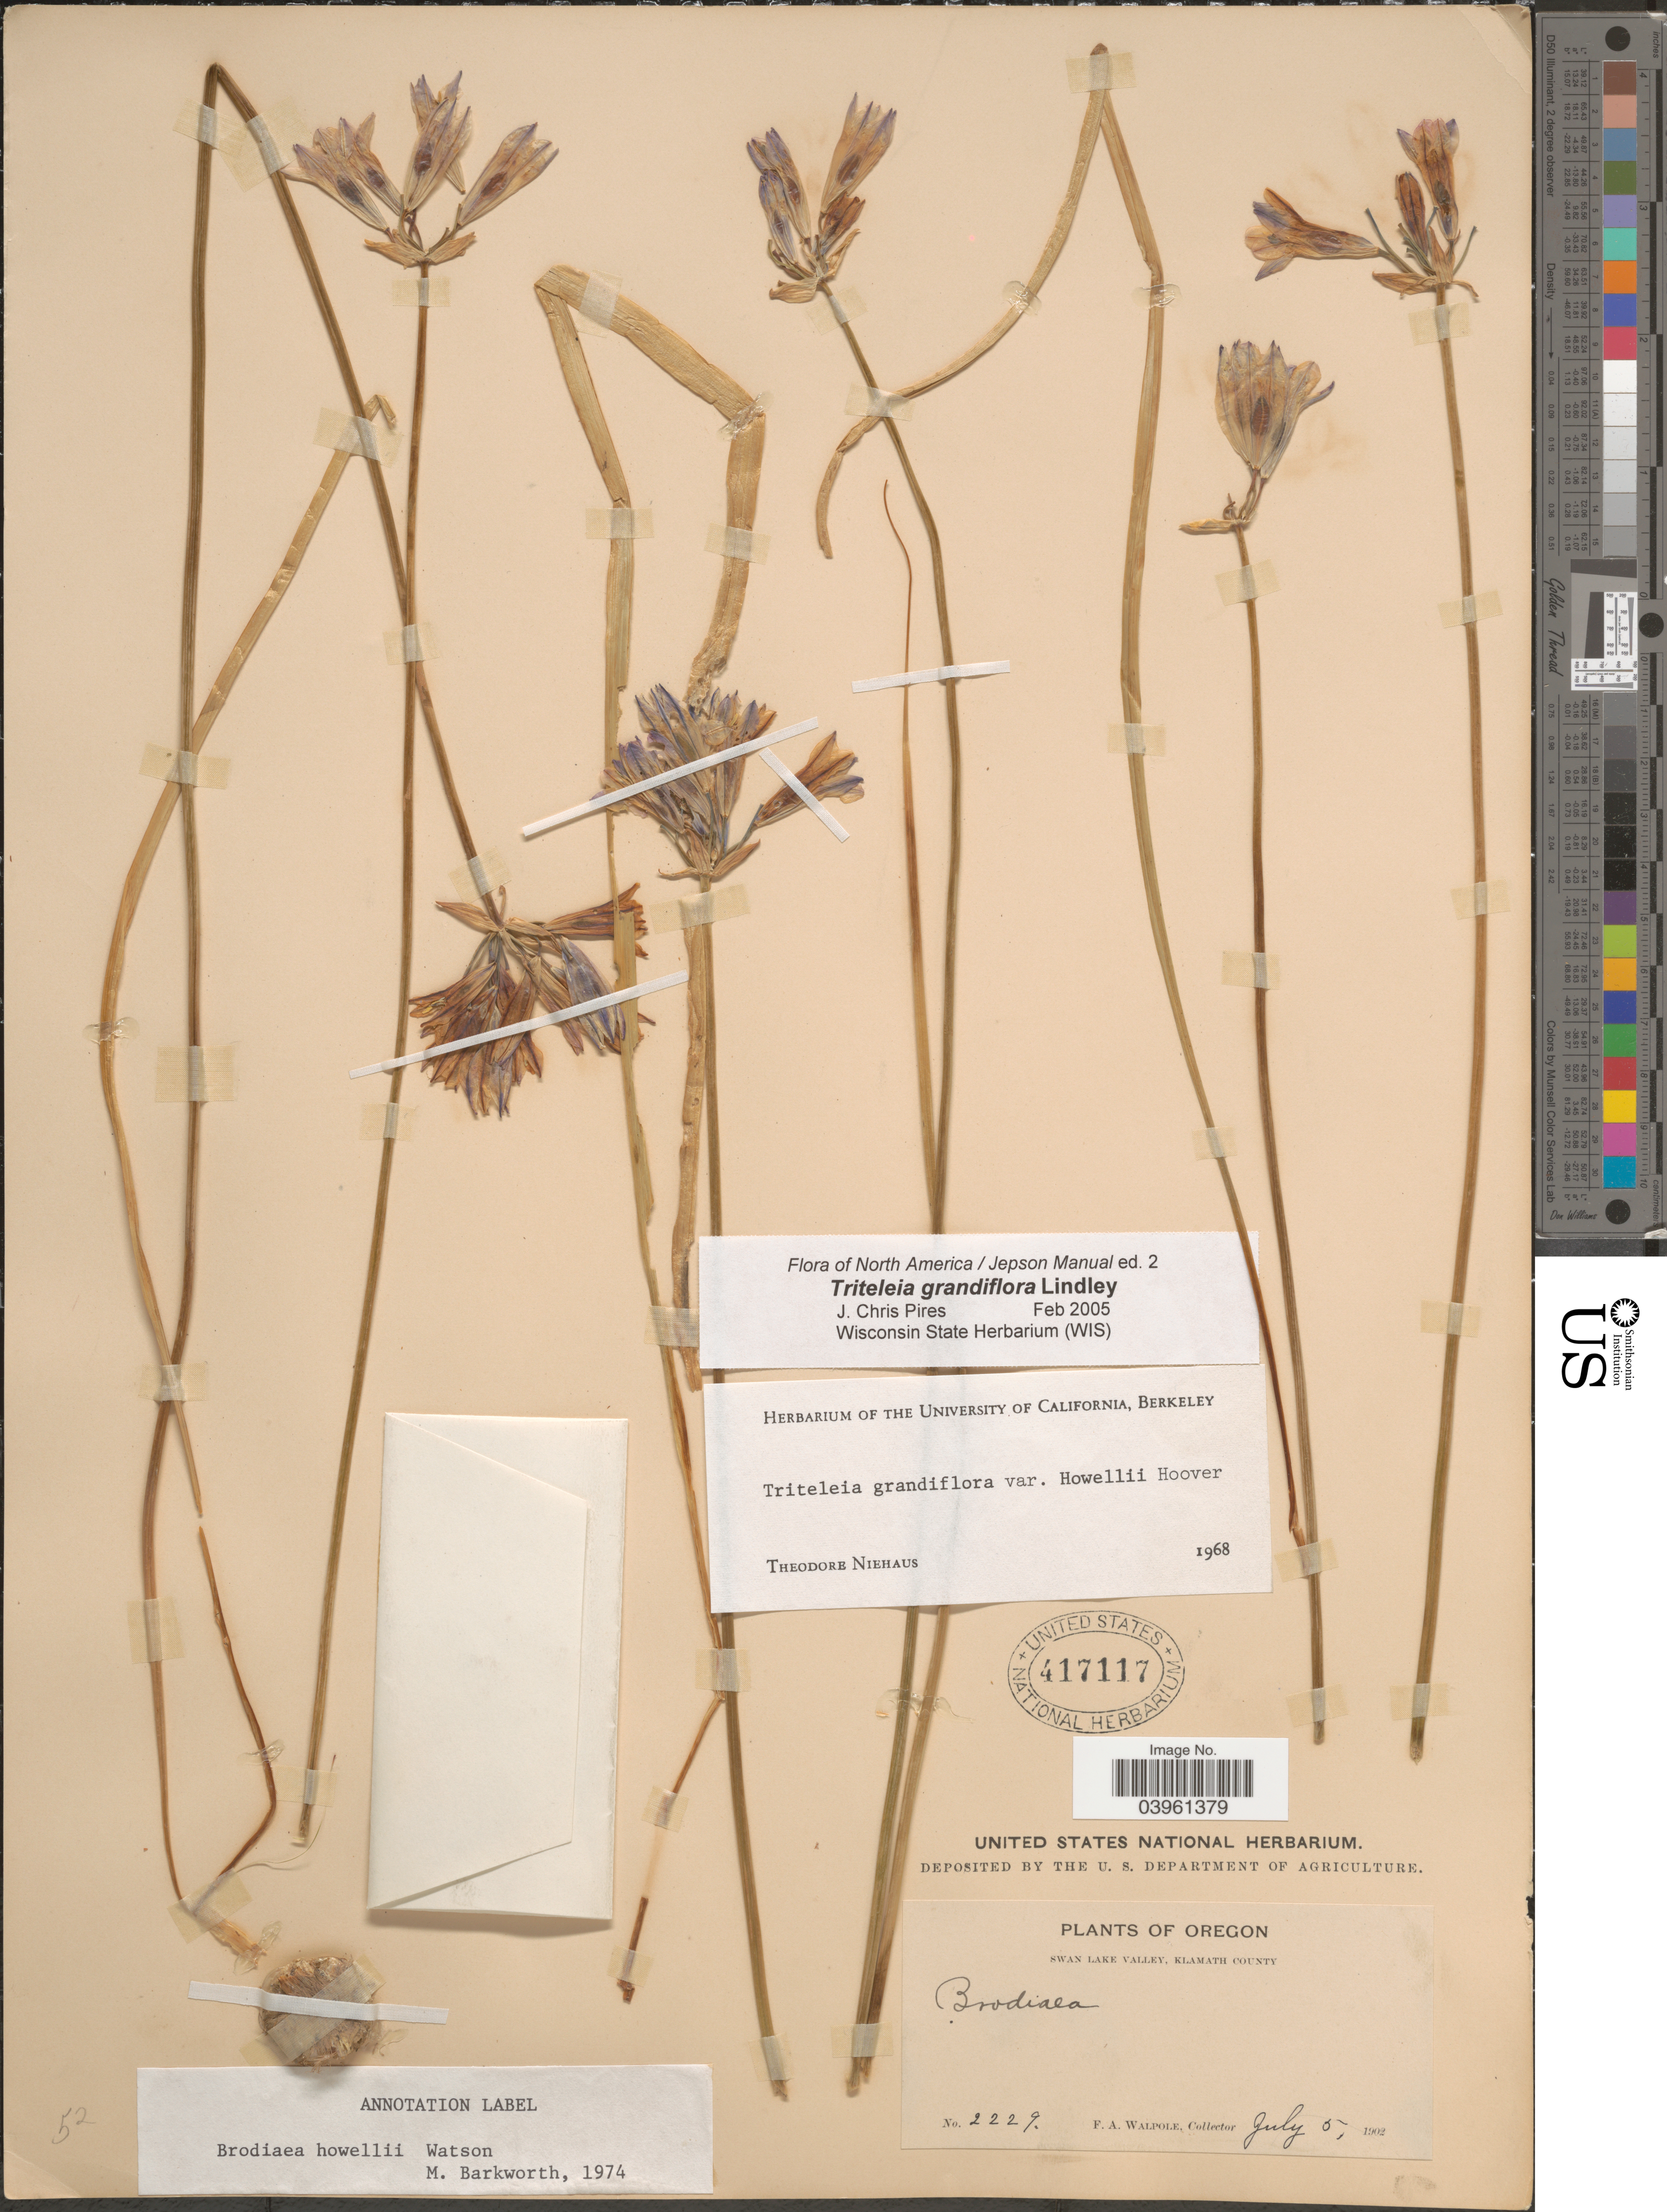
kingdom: Plantae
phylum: Tracheophyta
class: Liliopsida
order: Asparagales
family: Asparagaceae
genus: Triteleia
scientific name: Triteleia grandiflora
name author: Lindl.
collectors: F. Walpole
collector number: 2229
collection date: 1902-07-05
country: United States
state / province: Oregon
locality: Swan Lake Valley, Klamath County.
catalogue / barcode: US 417117